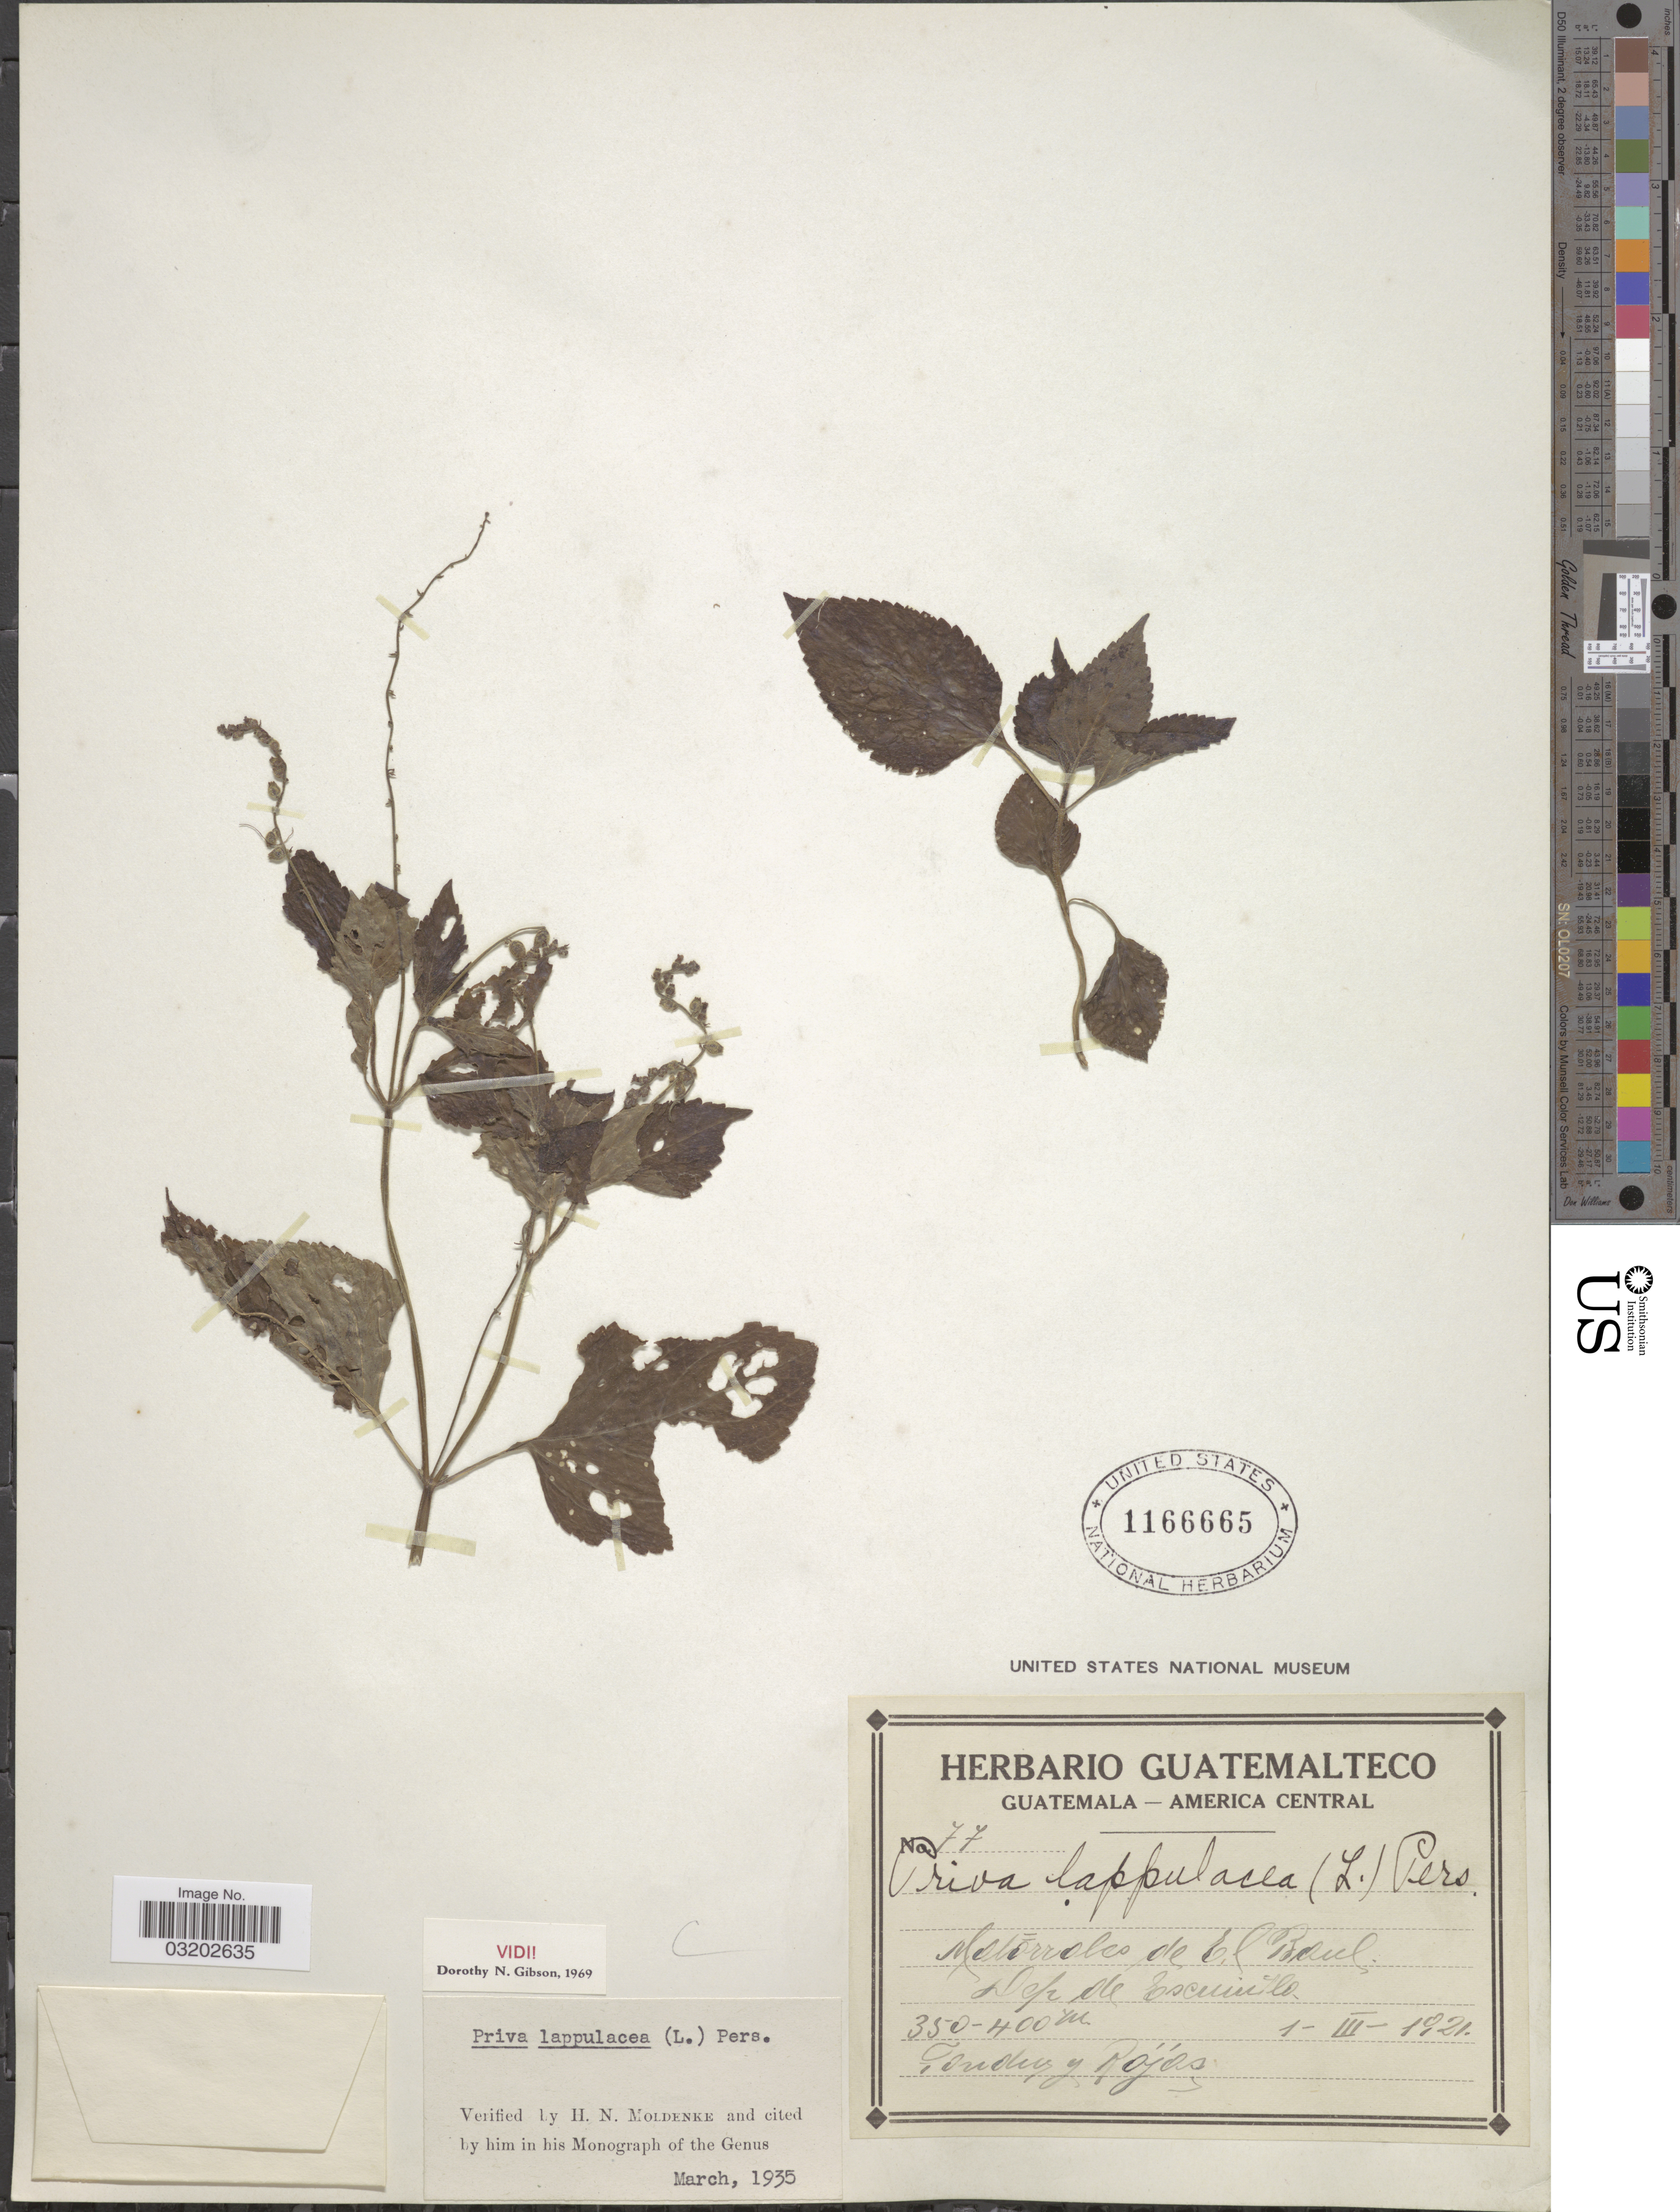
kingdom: Plantae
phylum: Tracheophyta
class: Magnoliopsida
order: Lamiales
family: Verbenaceae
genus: Priva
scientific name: Priva lappulacea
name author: (L.) Pers.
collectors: Tonduz & Rojas, --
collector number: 77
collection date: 1921-03-01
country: Guatemala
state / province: Escuintla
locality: Matorrales de El Baul, Dep. de Escuintla.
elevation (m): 350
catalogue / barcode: US 1166665